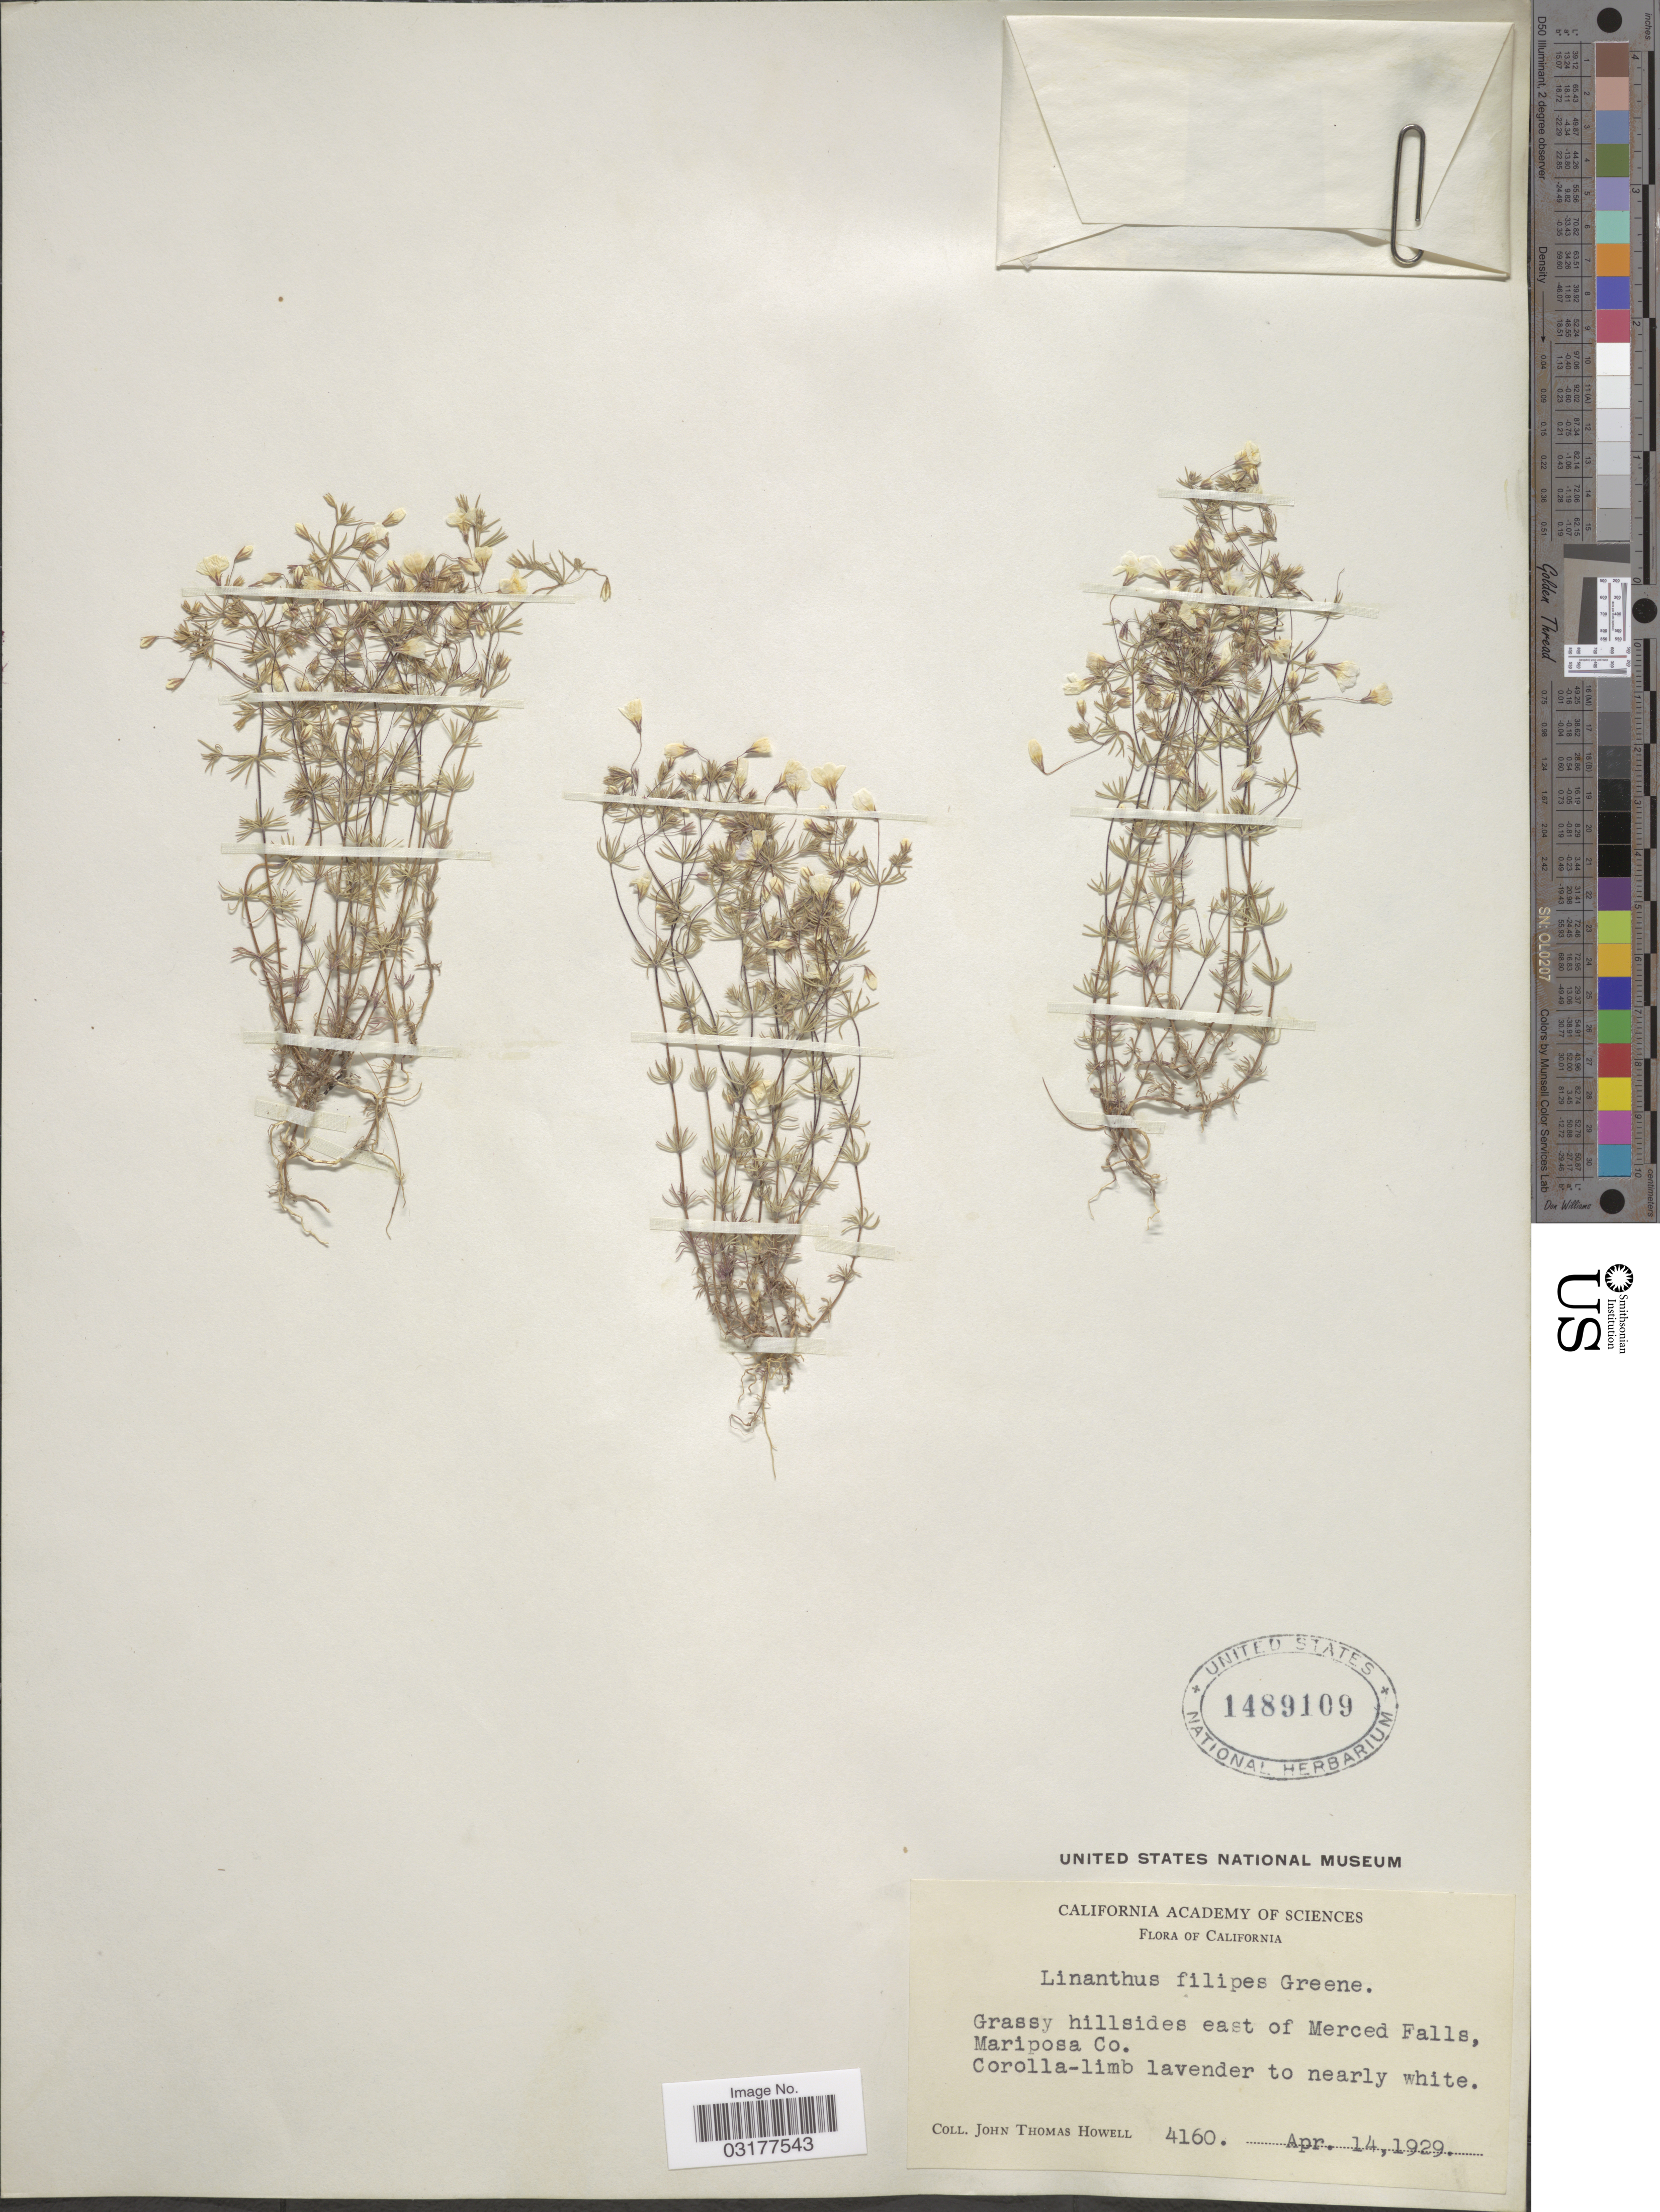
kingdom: Plantae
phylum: Tracheophyta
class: Magnoliopsida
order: Ericales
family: Polemoniaceae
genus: Leptosiphon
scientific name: Leptosiphon filipes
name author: (Benth.) J.M. Porter & L.A. Johnson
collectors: J. T. Howell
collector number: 4160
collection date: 1929-04-14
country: United States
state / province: California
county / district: Mariposa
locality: Grassy hillsides east of Merced Falls, Mariposa Co.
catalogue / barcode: US 1489109